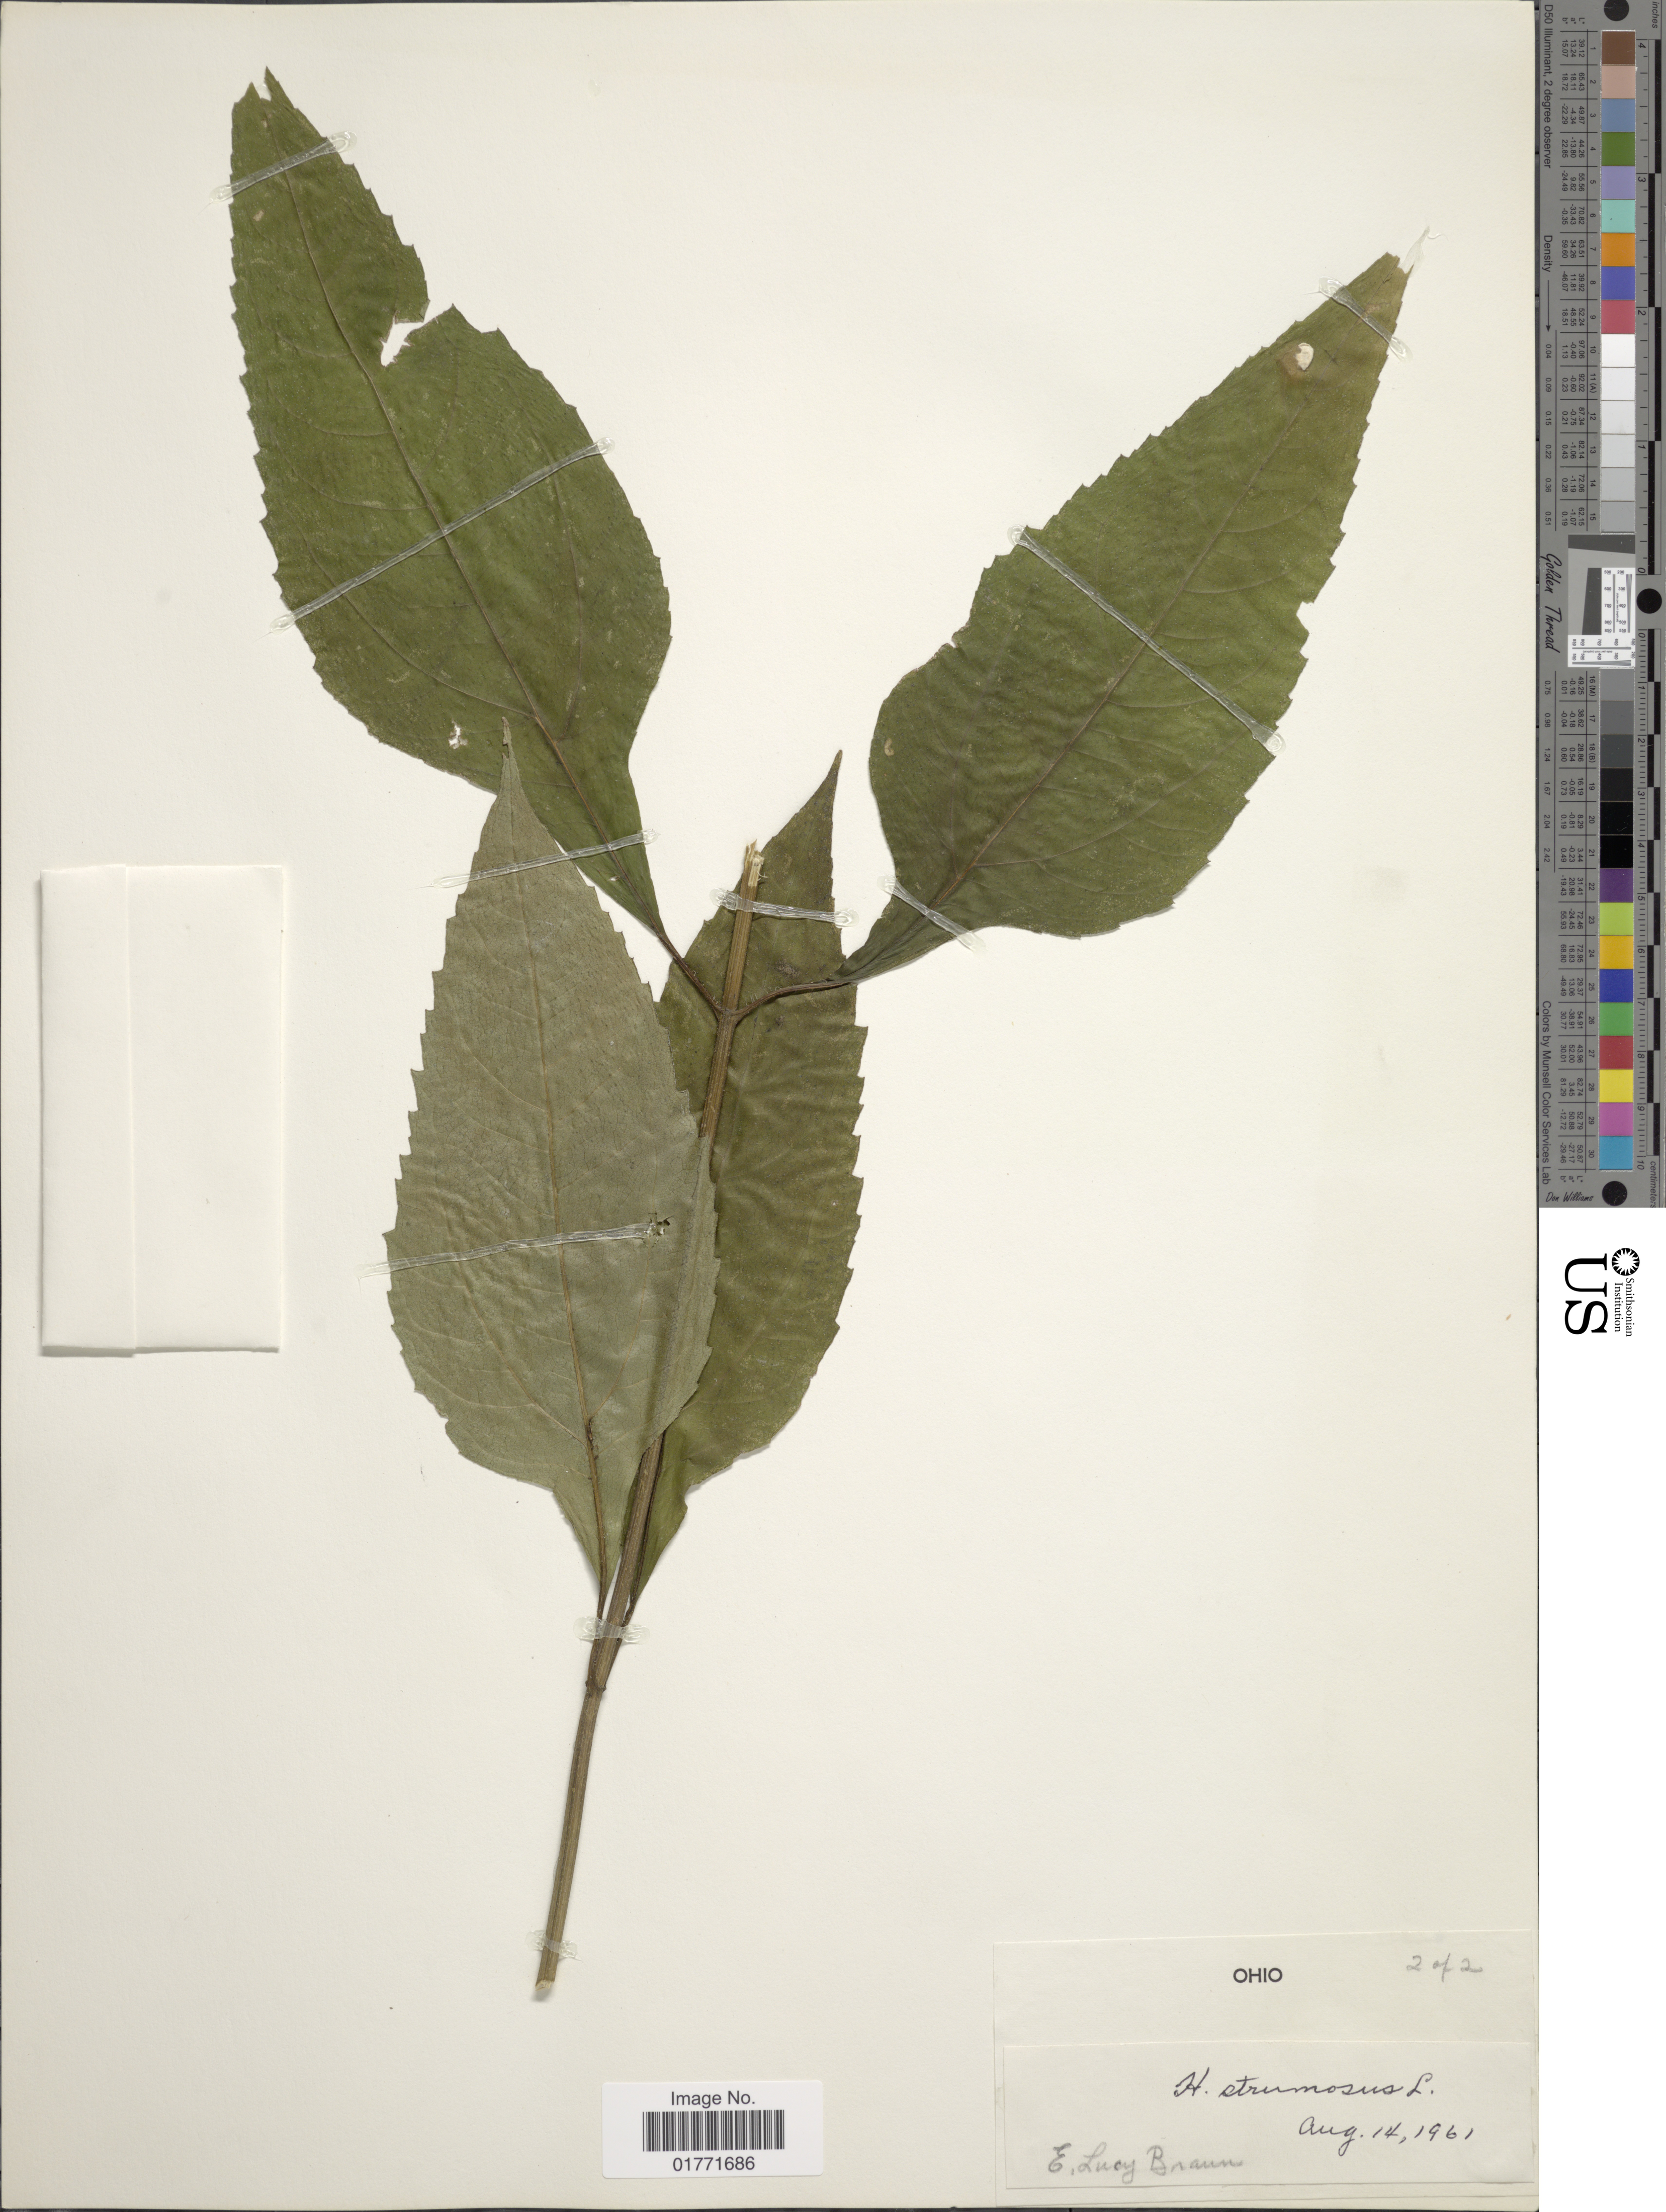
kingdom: Plantae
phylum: Tracheophyta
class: Magnoliopsida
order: Asterales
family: Asteraceae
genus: Helianthus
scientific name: Helianthus strumosus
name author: L.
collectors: E. L. Braun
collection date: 1961-08-14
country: United States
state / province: Ohio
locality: Ohio.